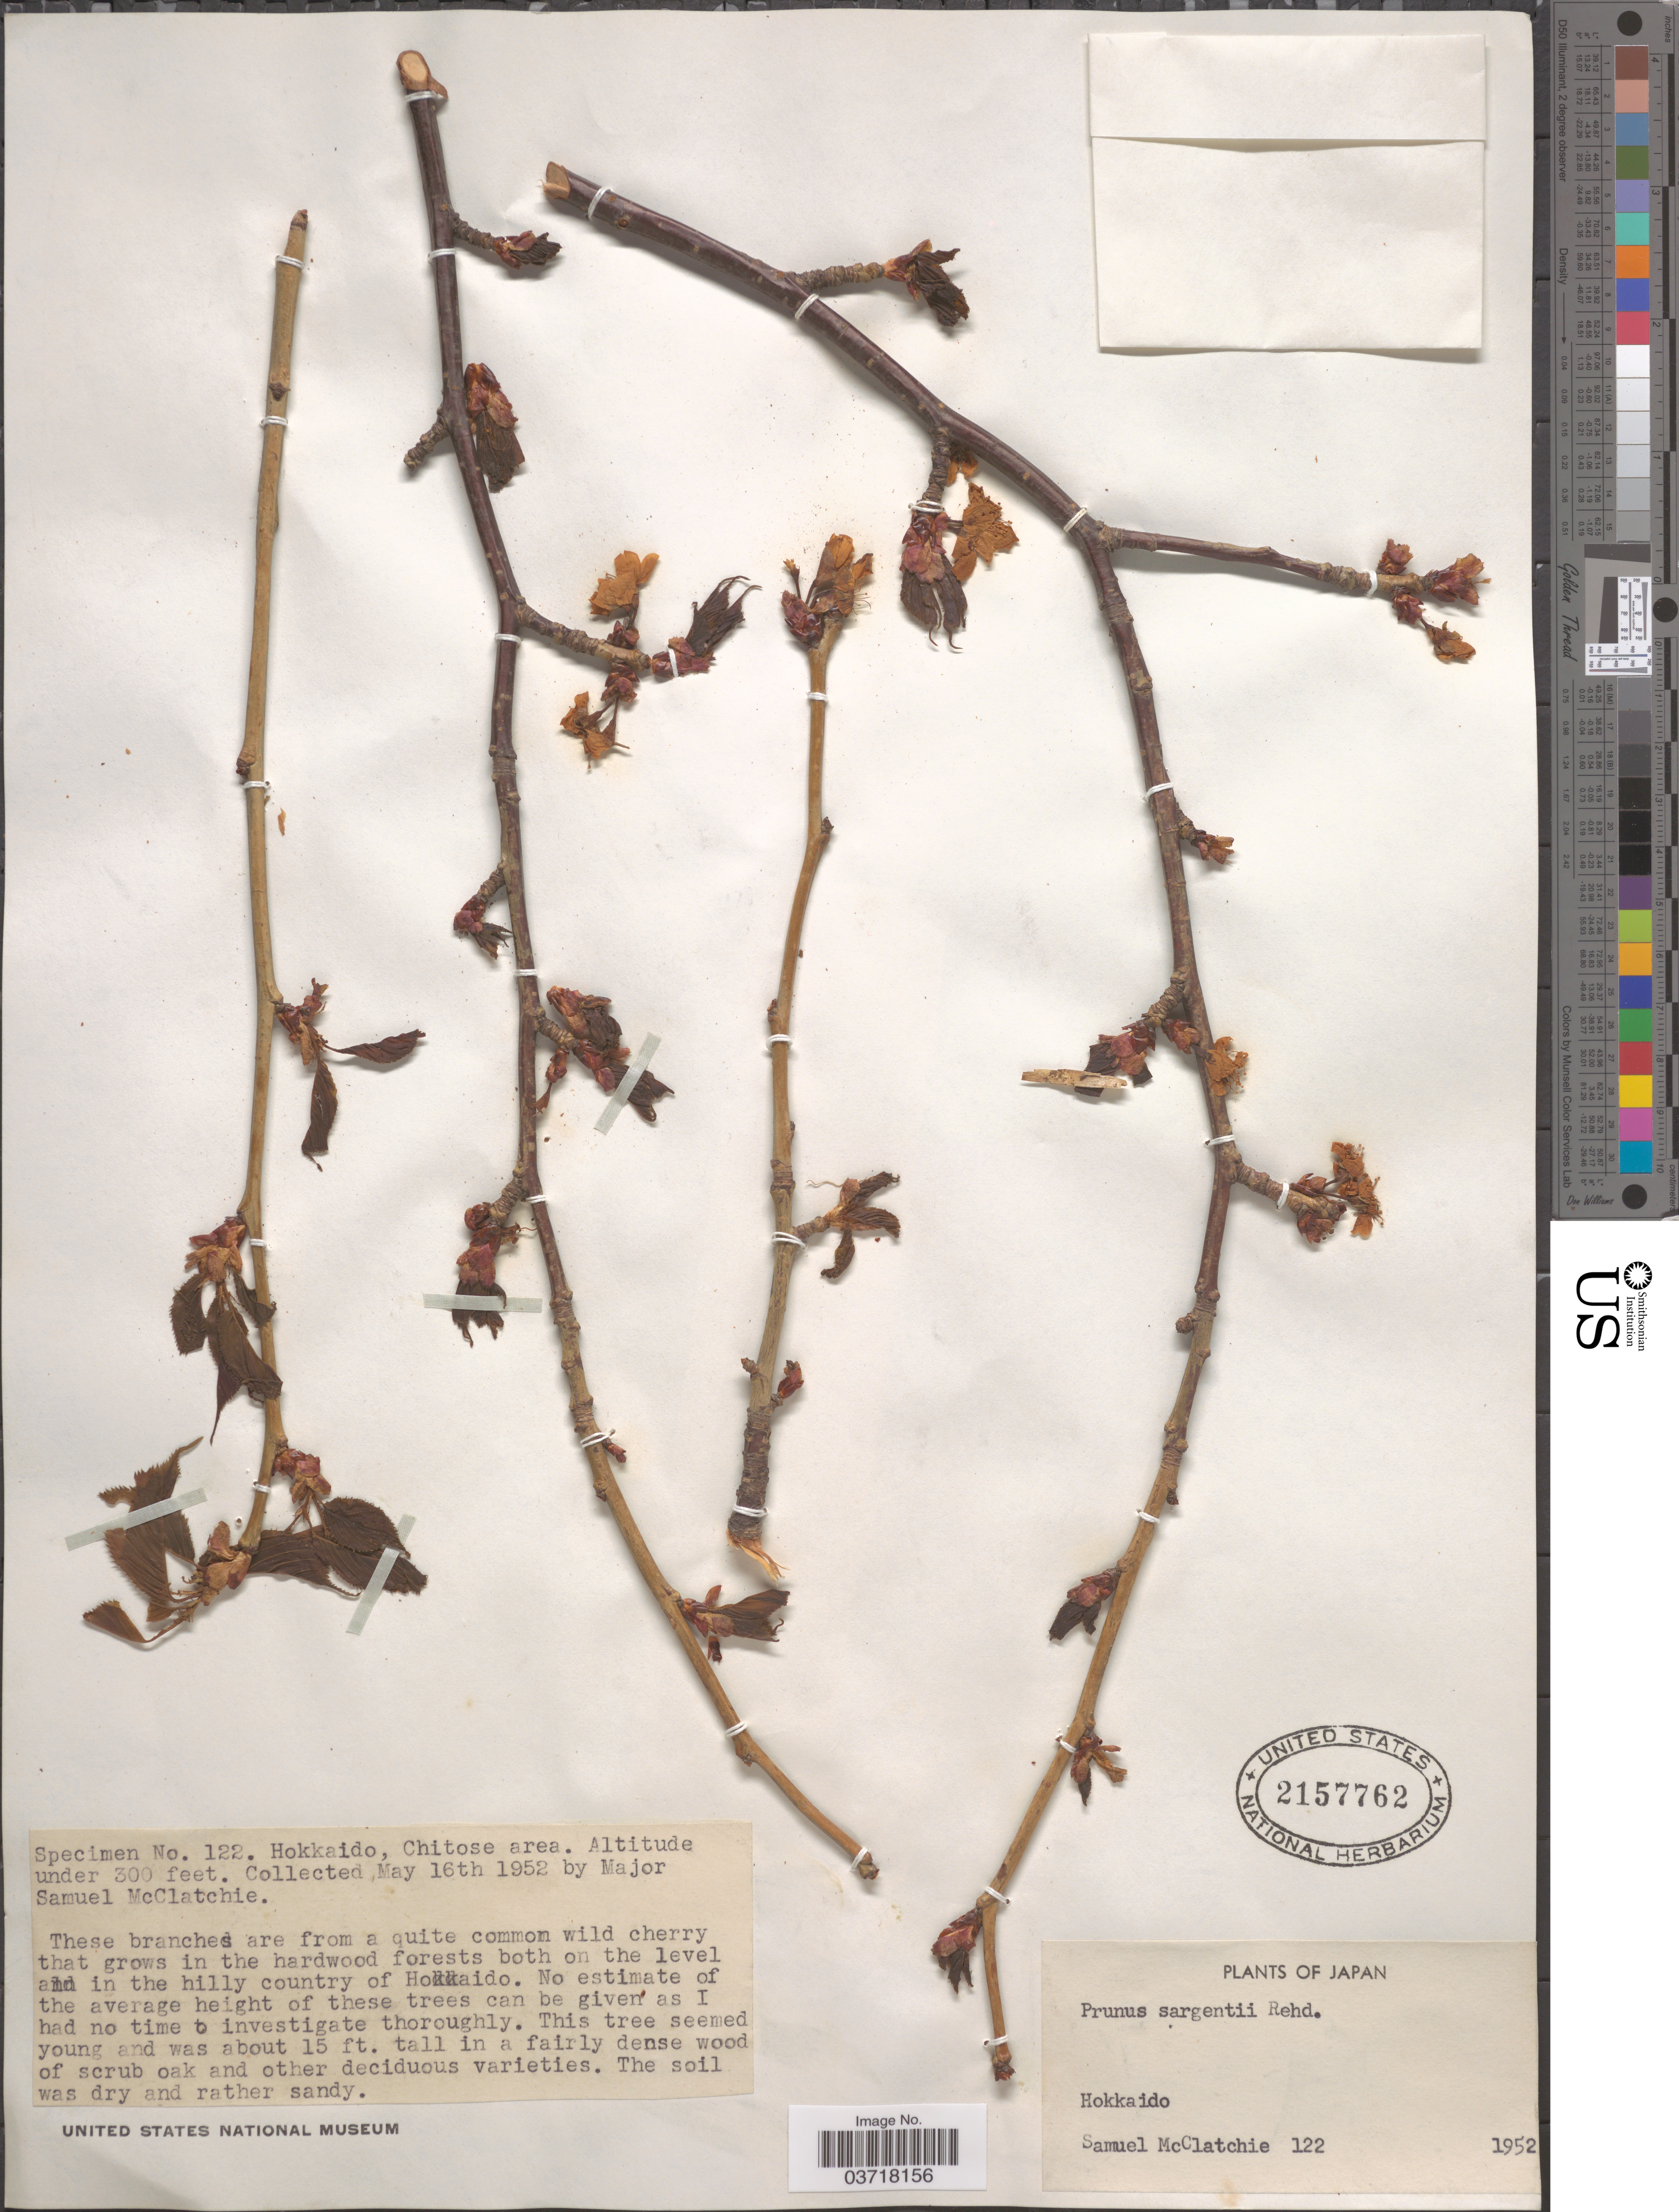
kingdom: Plantae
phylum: Tracheophyta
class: Magnoliopsida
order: Rosales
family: Rosaceae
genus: Prunus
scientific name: Prunus sargentii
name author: Rehder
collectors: S. McClatchie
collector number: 122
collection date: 1952-05-16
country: Japan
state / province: Hokkaidō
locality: Chitose area.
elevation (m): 91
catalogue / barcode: US 2157762